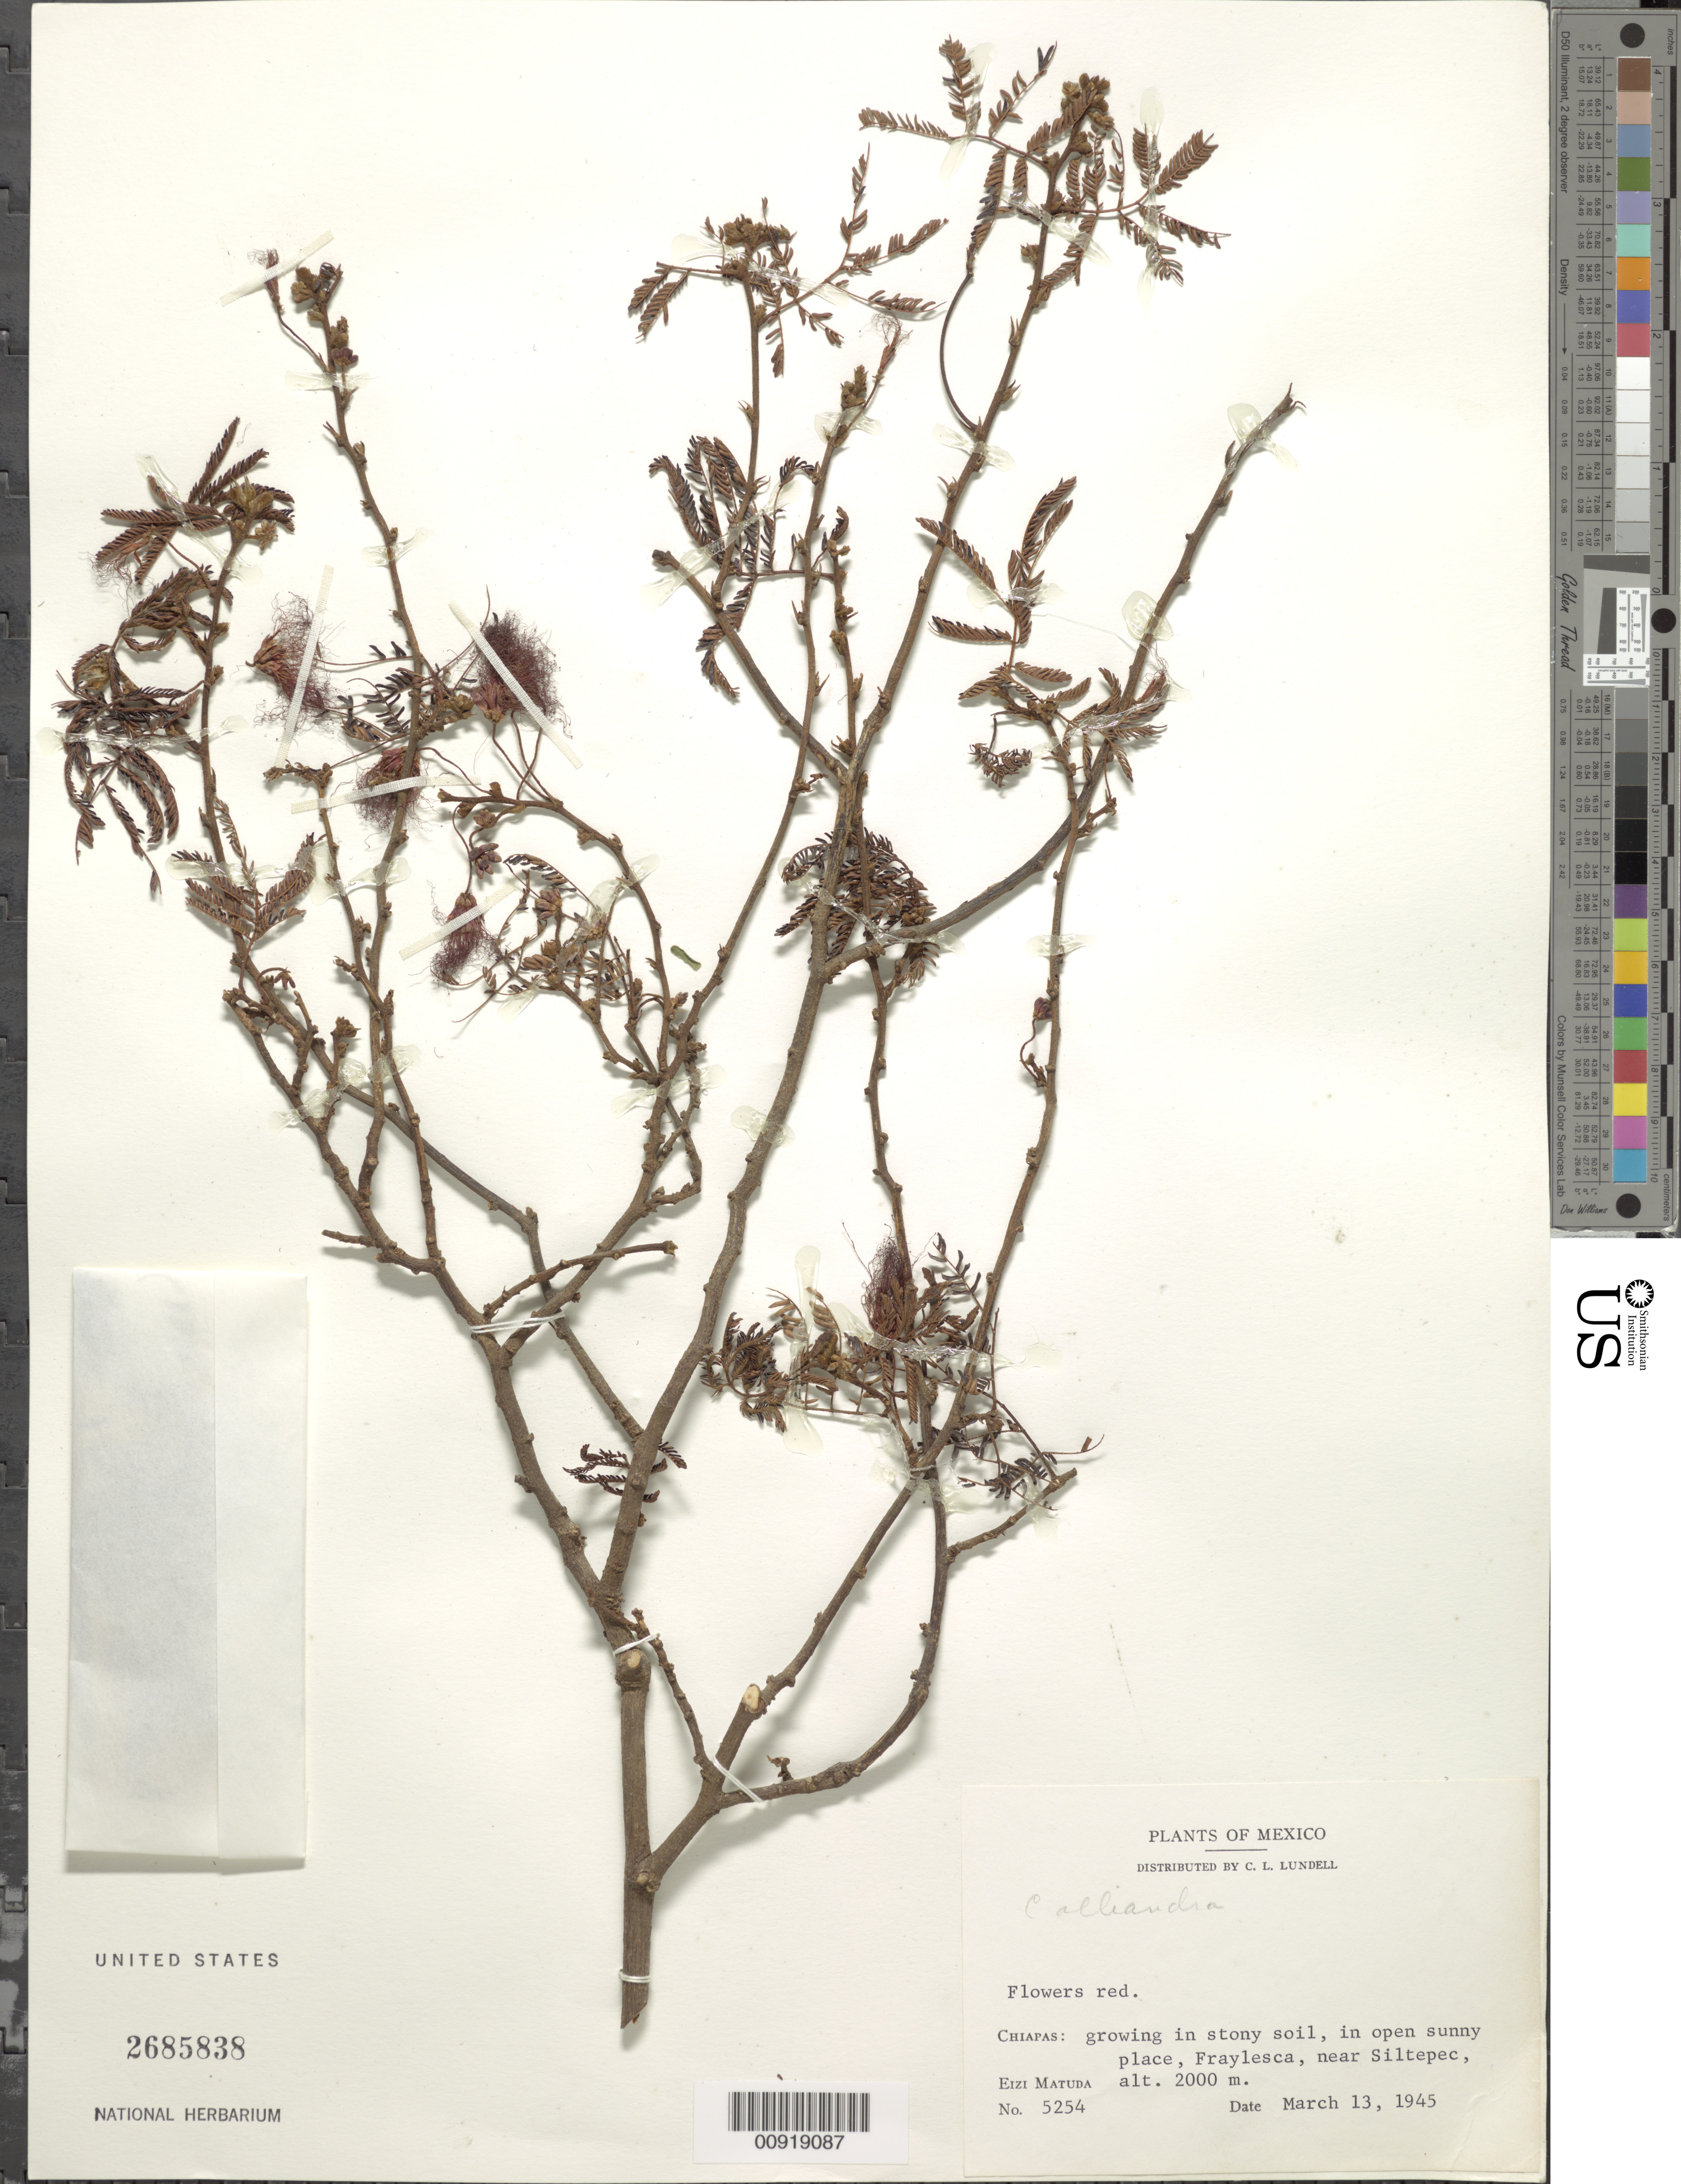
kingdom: Plantae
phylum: Tracheophyta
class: Magnoliopsida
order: Fabales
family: Fabaceae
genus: Calliandra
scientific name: Calliandra sp.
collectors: E. Matuda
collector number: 5254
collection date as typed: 13 Mar 1945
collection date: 1945-03-13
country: Mexico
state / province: Chiapas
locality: Chiapas: Fraylesca, near Siltepec.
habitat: Growing on stony soil, in open sunny place.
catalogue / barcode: US 2685838